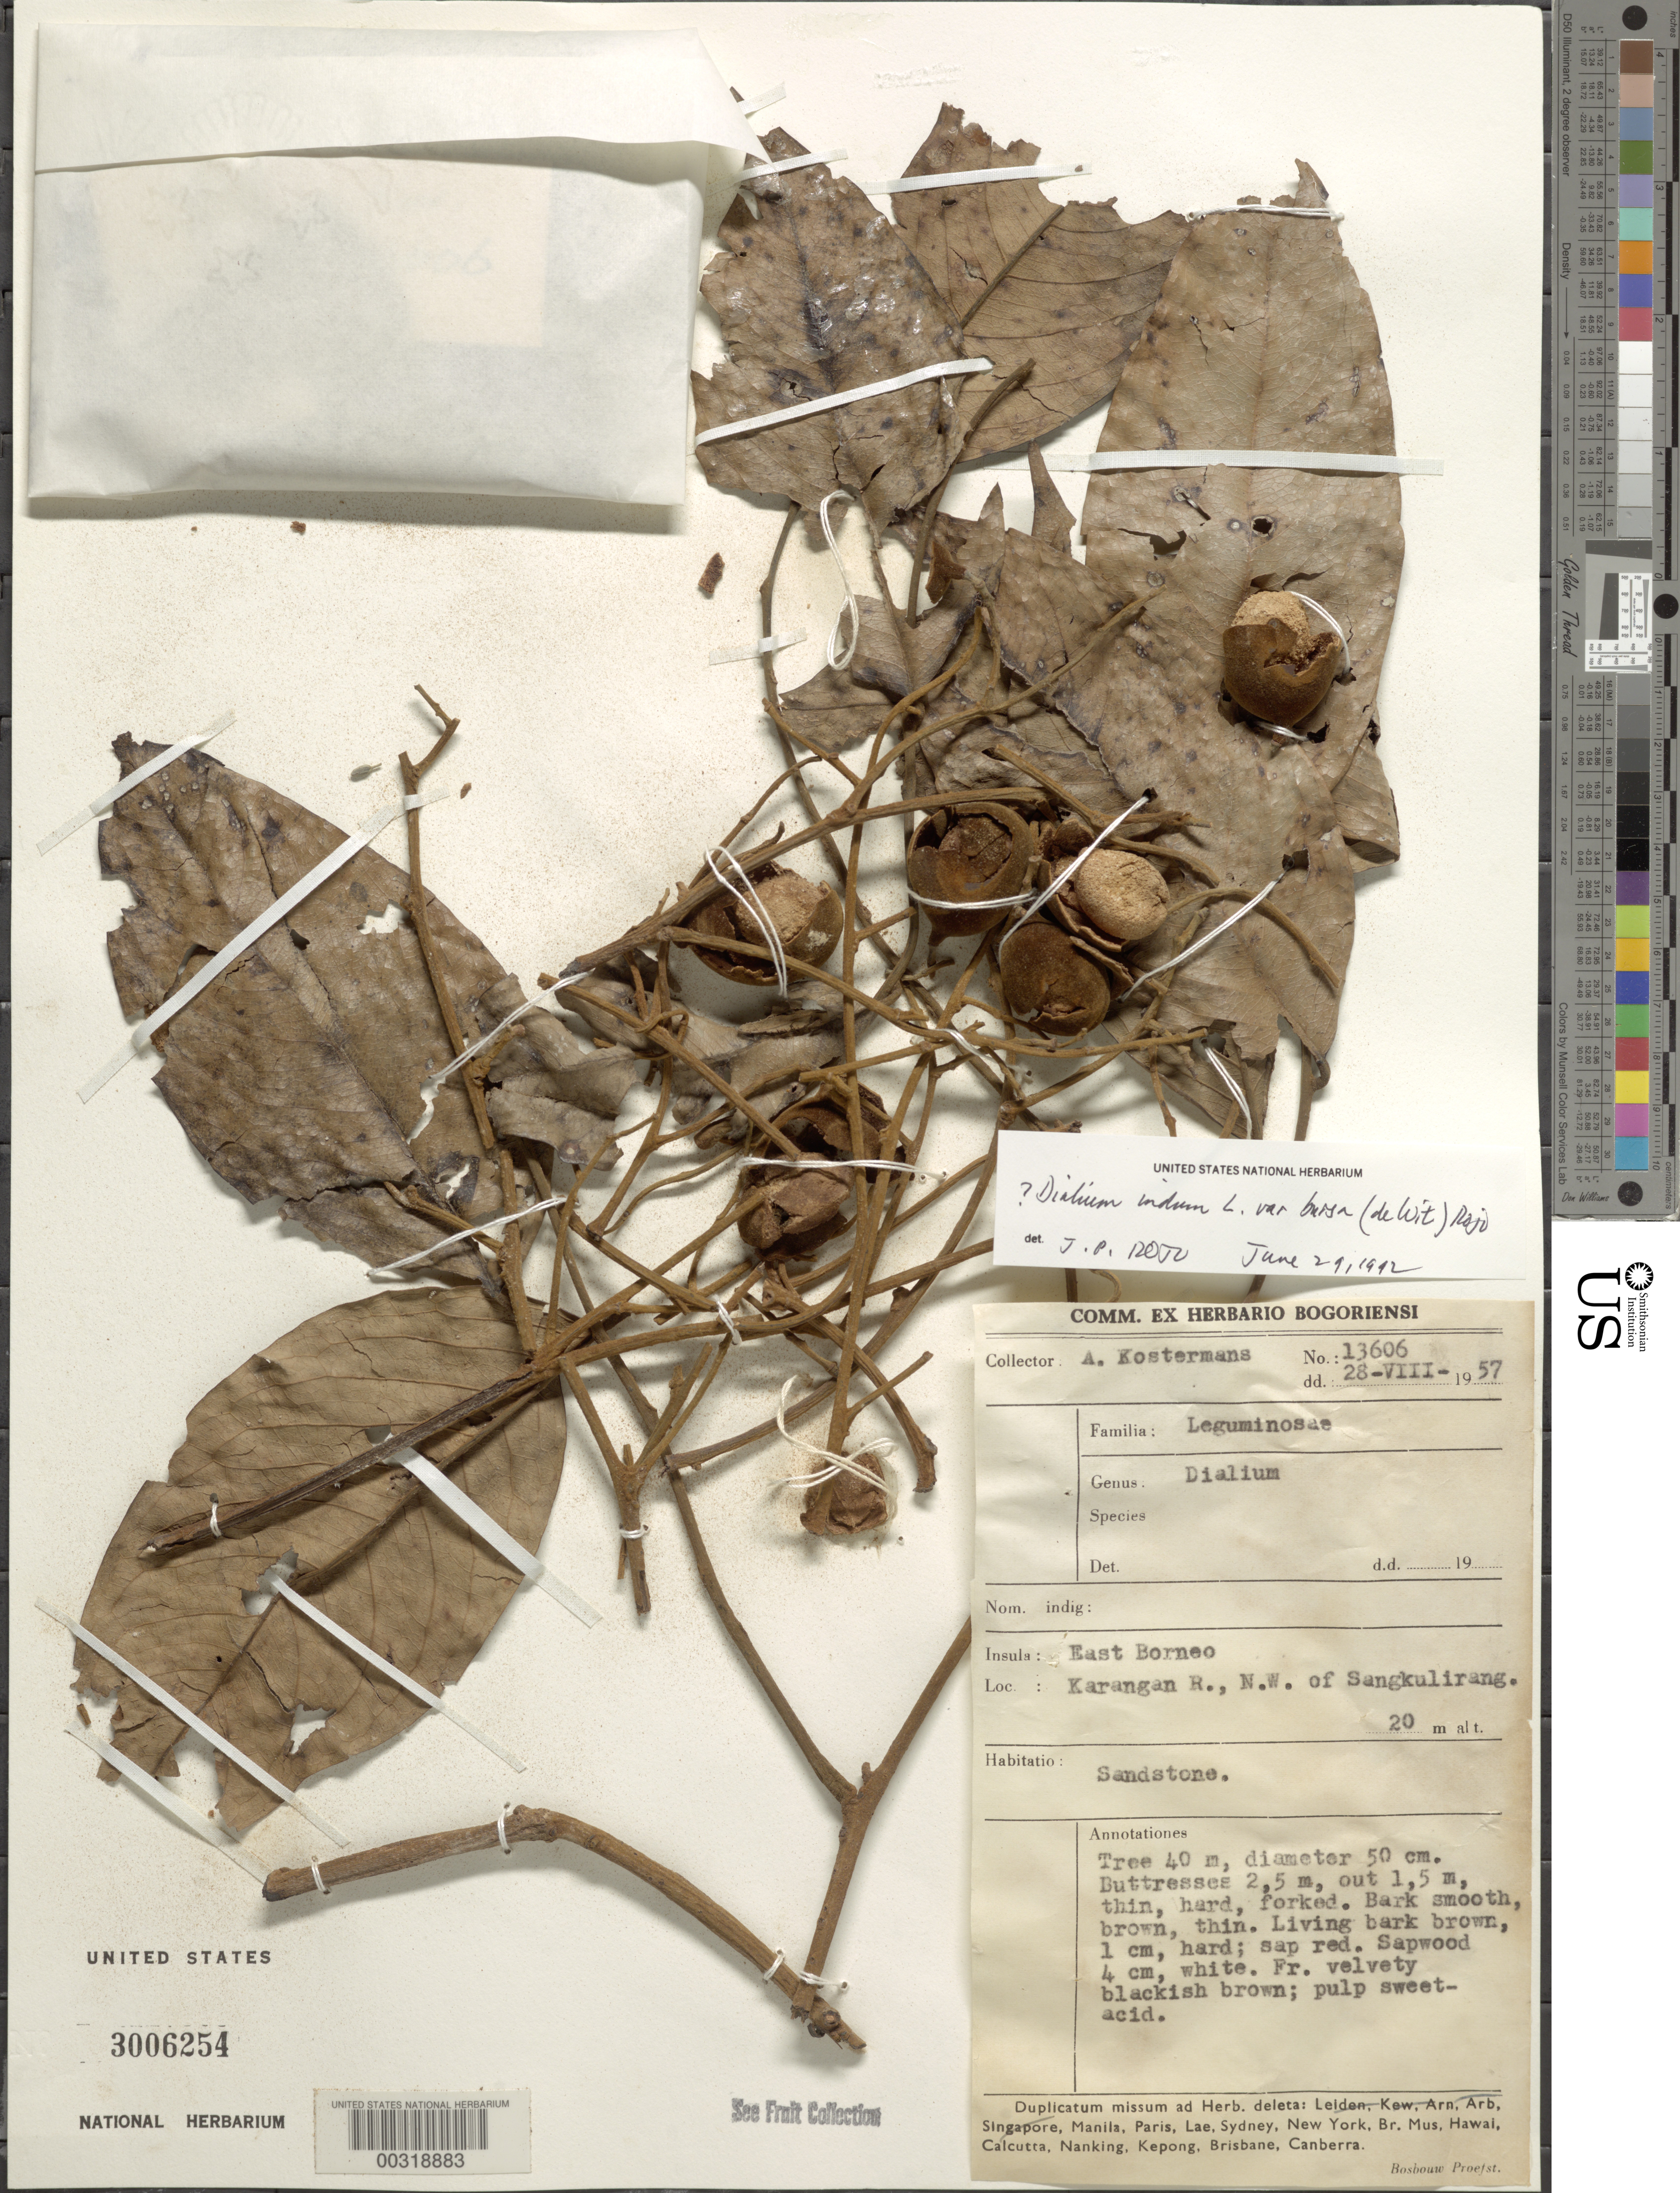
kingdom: Plantae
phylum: Tracheophyta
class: Magnoliopsida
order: Fabales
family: Fabaceae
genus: Dialium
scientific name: Dialium indum var. bursa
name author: (de Wit) ex P.J.A. Kessler & Sidiyasa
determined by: Rojo, Justo P., (L), Nationaal Herbarium Nederland, Leiden University branch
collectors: A. J. G. Kostermans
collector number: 13606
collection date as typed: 28 Aug 1957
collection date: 1957-08-28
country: Indonesia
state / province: Kalimantan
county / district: Kalimantan Timur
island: Borneo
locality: Karangan R., N.W. of Sangkulirang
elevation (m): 20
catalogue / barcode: US 3006254